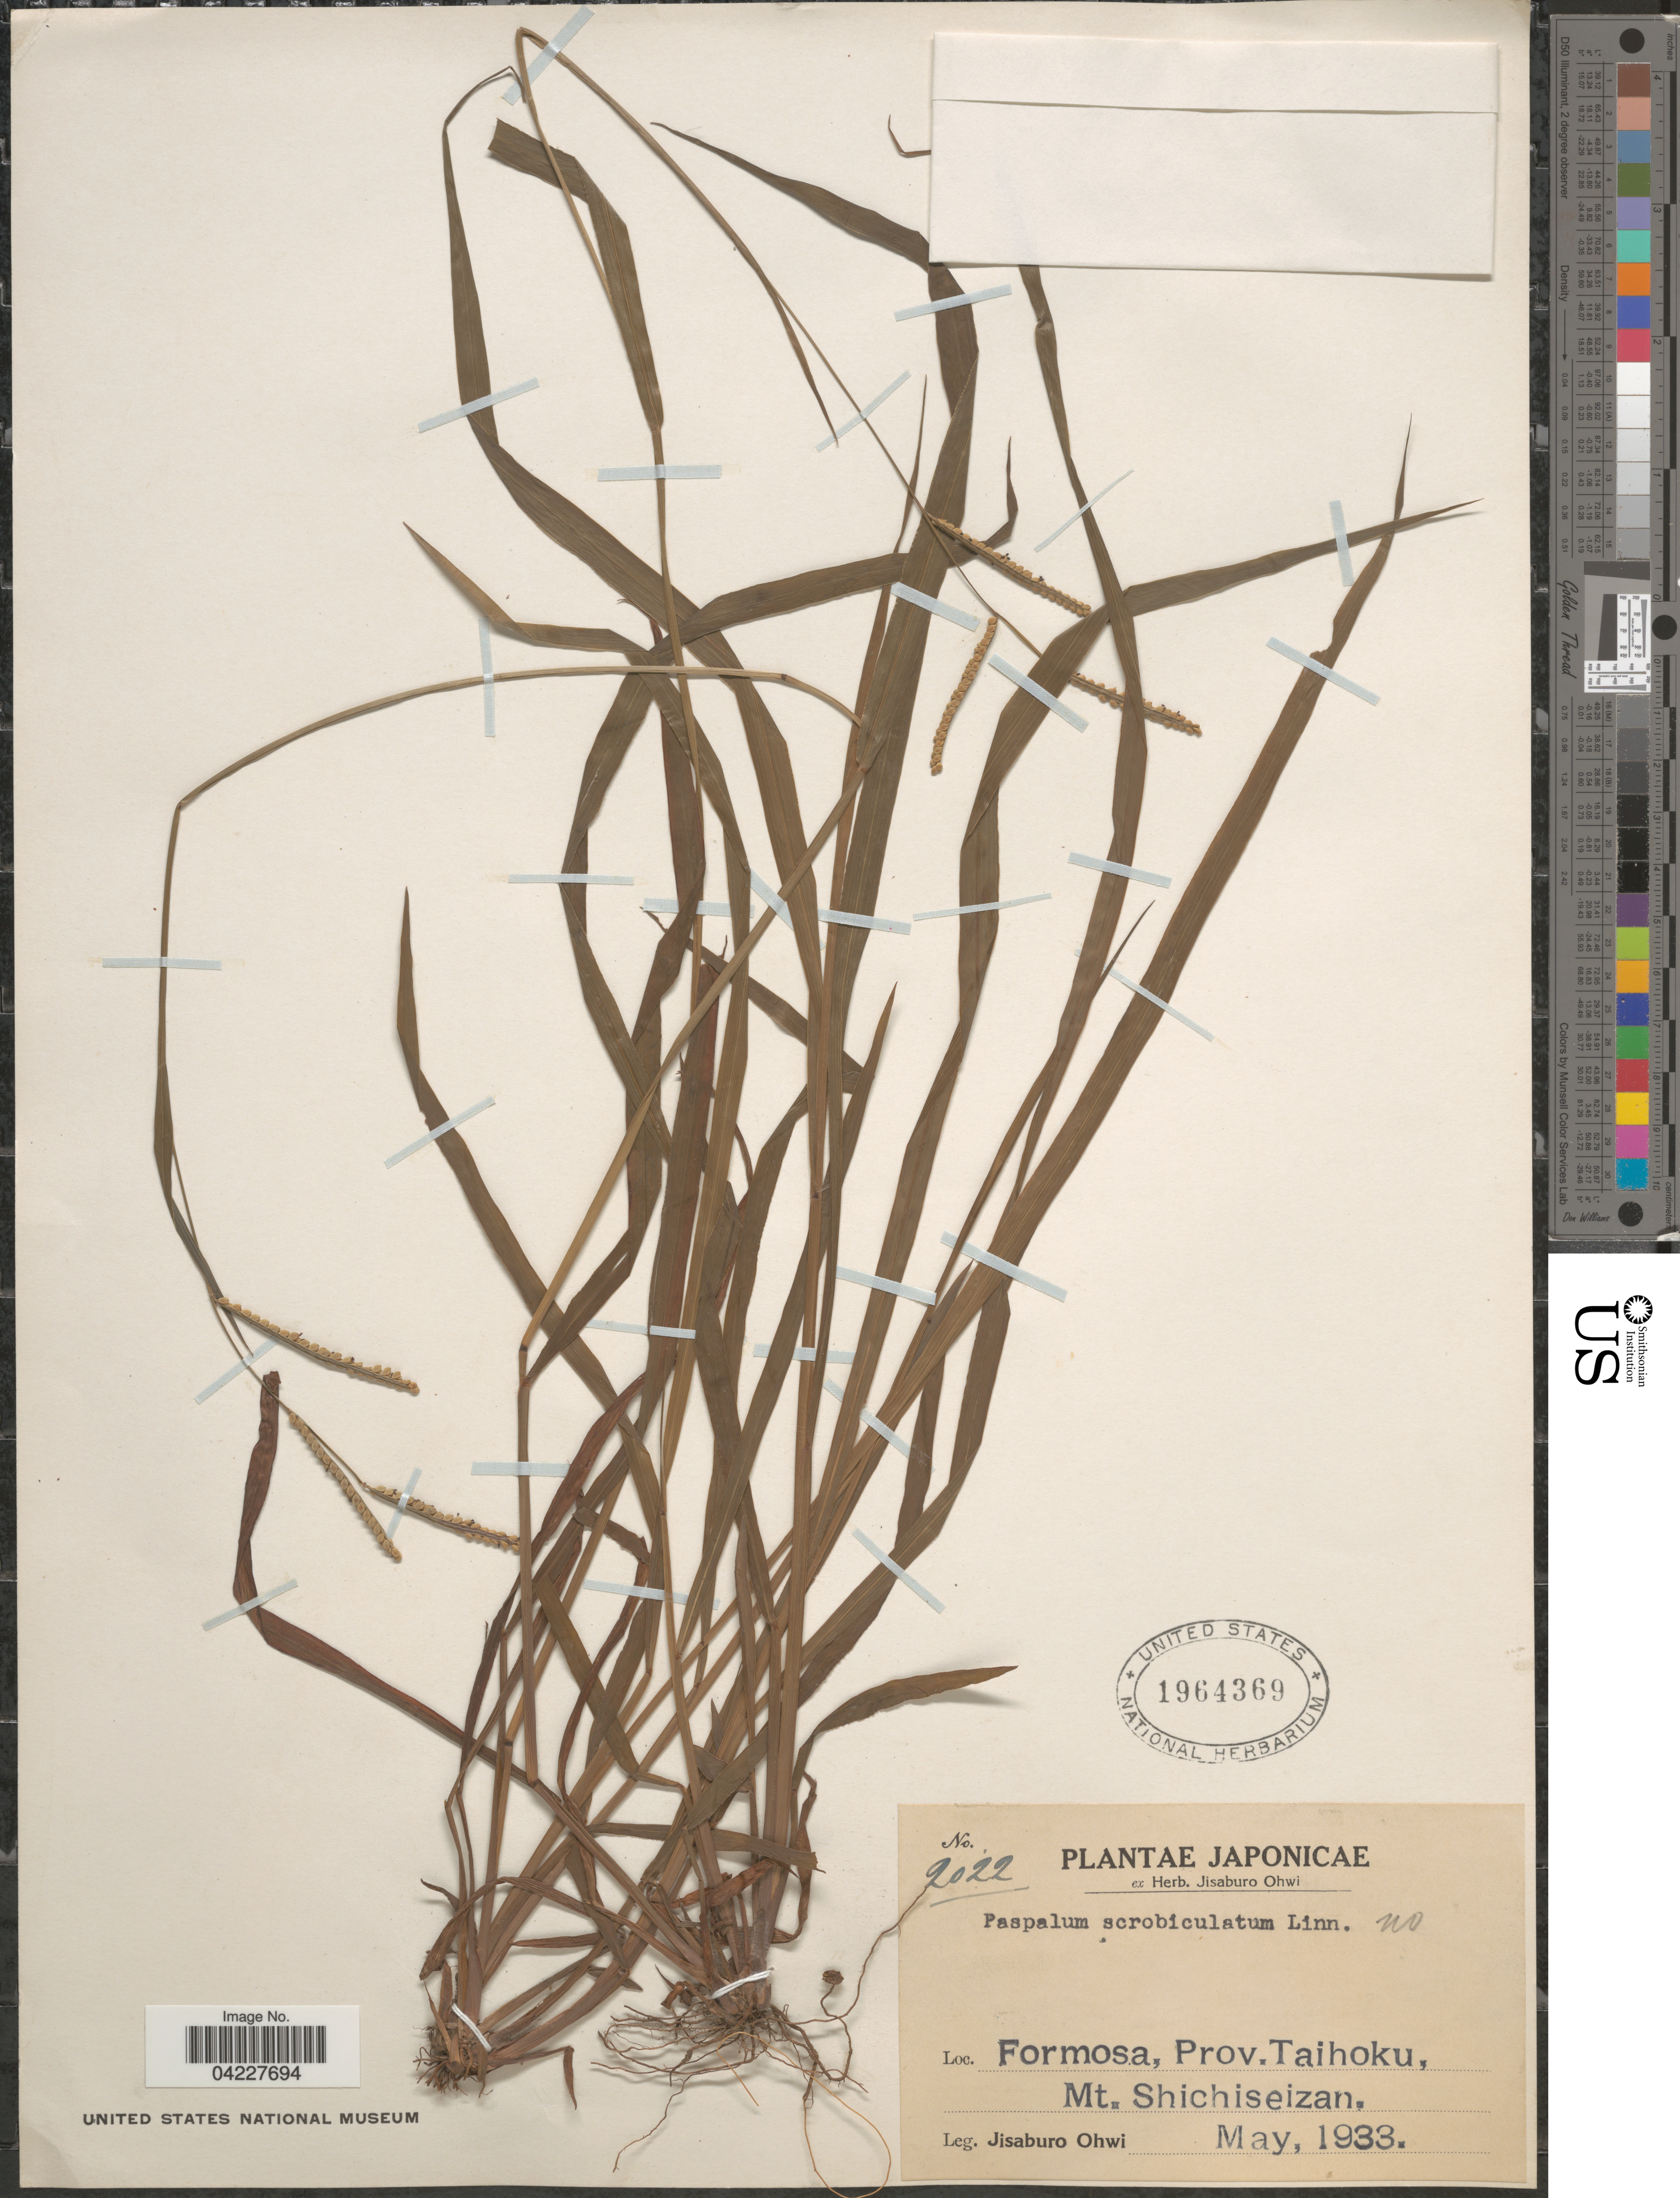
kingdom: Plantae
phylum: Tracheophyta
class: Liliopsida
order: Poales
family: Poaceae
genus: Paspalum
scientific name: Paspalum sp.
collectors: J. Ohwi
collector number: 2022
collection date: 1933-05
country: Japan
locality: Formosa, Prov. Taihoku, Mt. Shichiseizan.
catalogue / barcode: US 1964369